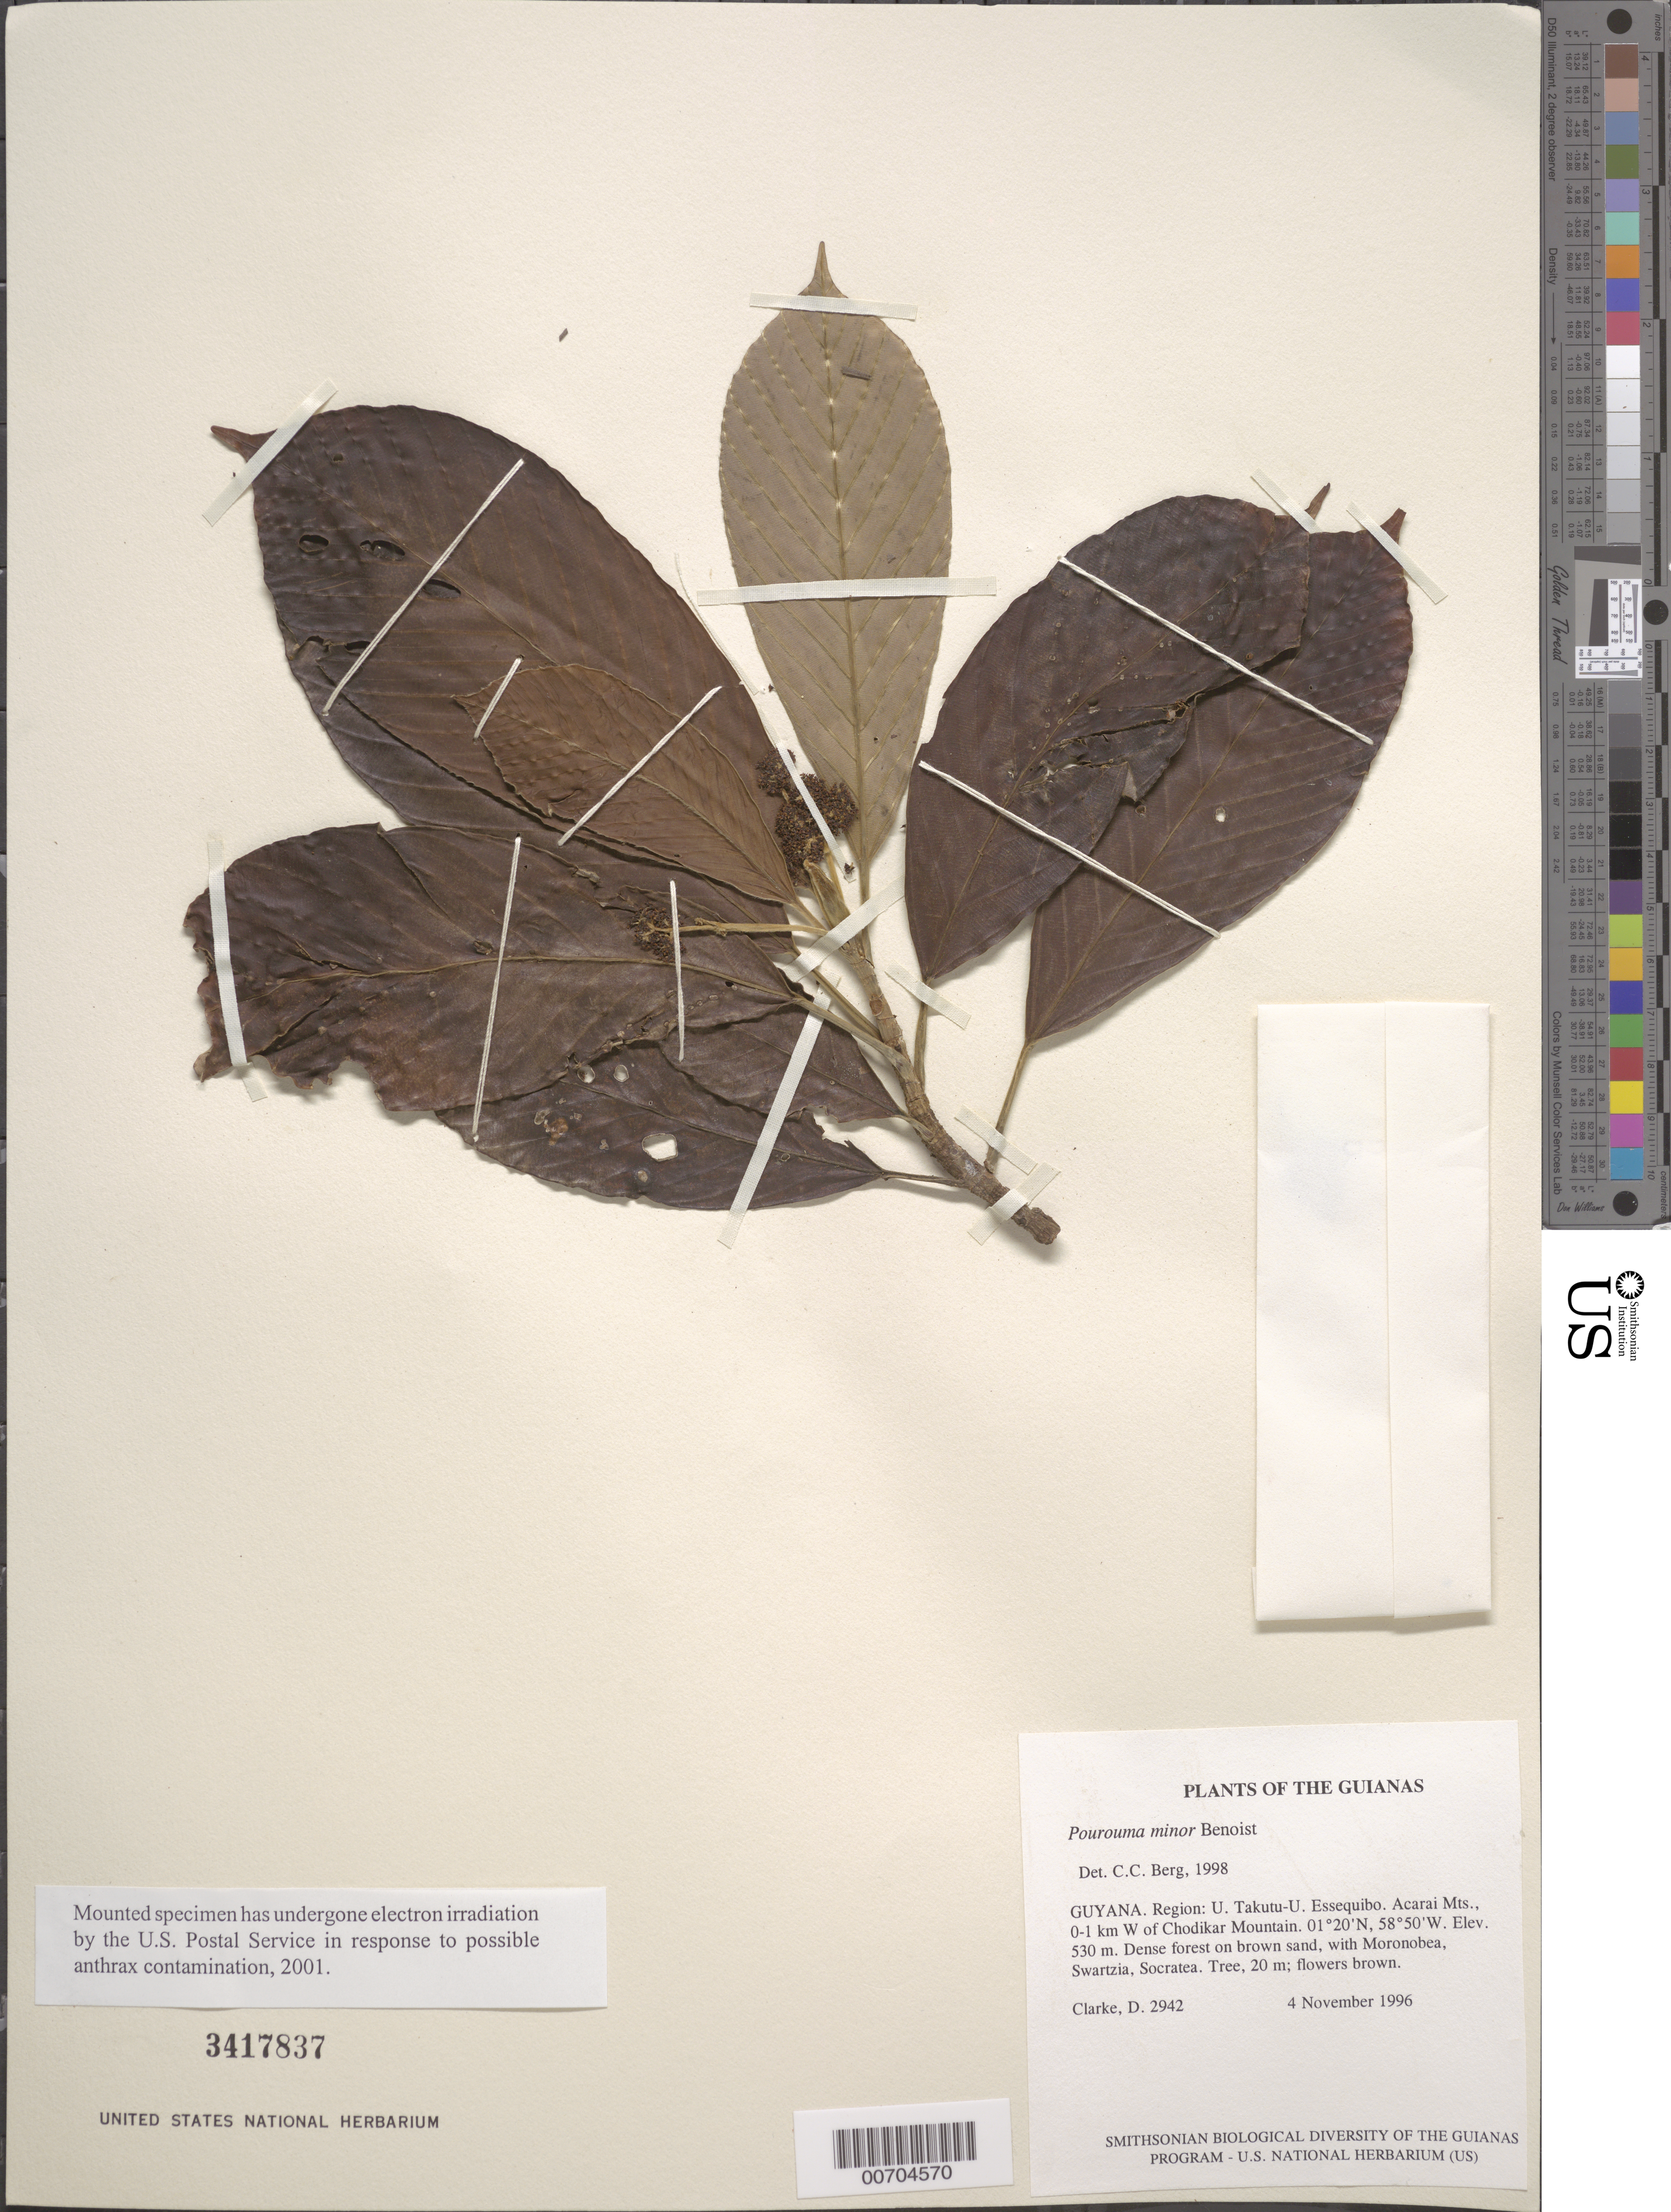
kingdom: Plantae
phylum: Tracheophyta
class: Magnoliopsida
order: Rosales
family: Urticaceae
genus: Pourouma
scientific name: Pourouma minor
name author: Benoist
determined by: Berg, C. C.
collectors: H. D. Clarke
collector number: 2942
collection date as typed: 4 November 1996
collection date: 1996-11-04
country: Guyana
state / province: U. Takutu-U. Essequibo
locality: Acarai Mts., 0-1 km W of Chodikar Mountain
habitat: Dense forest on brown sand, with Moronobea, Swartzia, Socratea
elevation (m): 530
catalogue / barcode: US 3417837